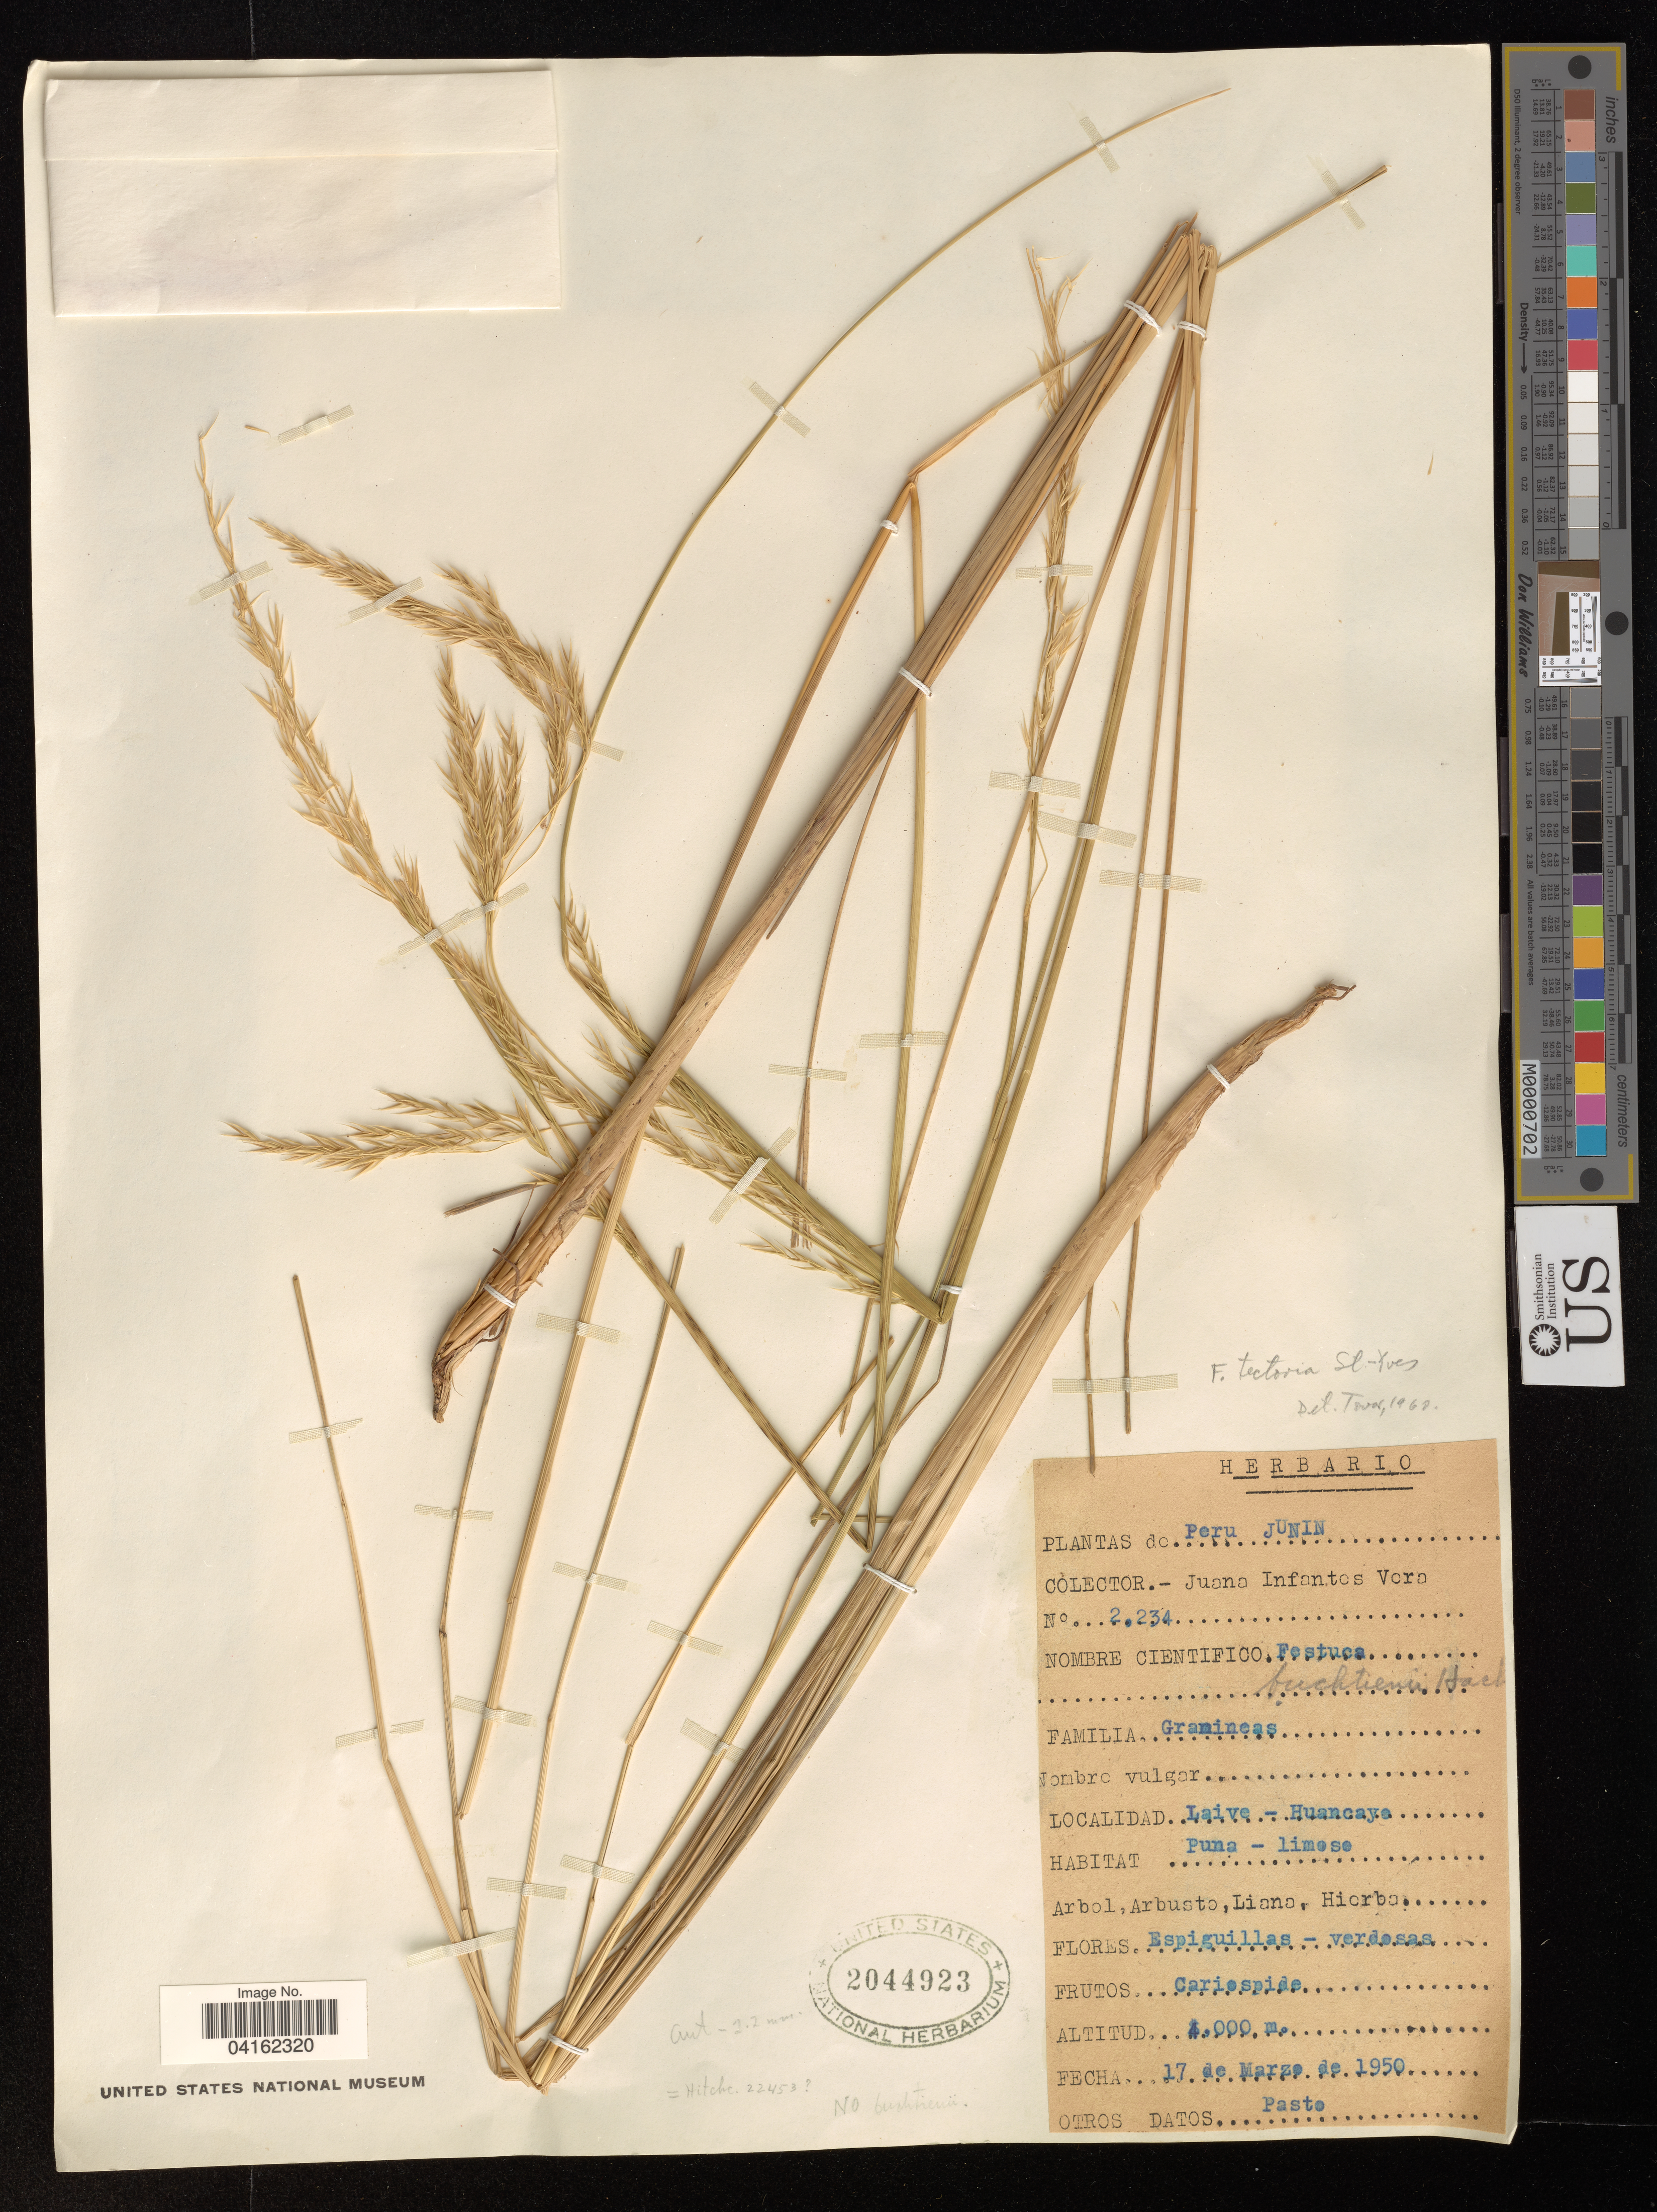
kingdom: Plantae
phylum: Tracheophyta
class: Liliopsida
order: Poales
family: Poaceae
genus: Festuca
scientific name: Festuca tectoria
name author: Saint-Yves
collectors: J. Vera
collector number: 2.234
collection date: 1950-03-17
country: Peru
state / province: Junin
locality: Laive - Huancaya.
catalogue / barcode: US 2044923